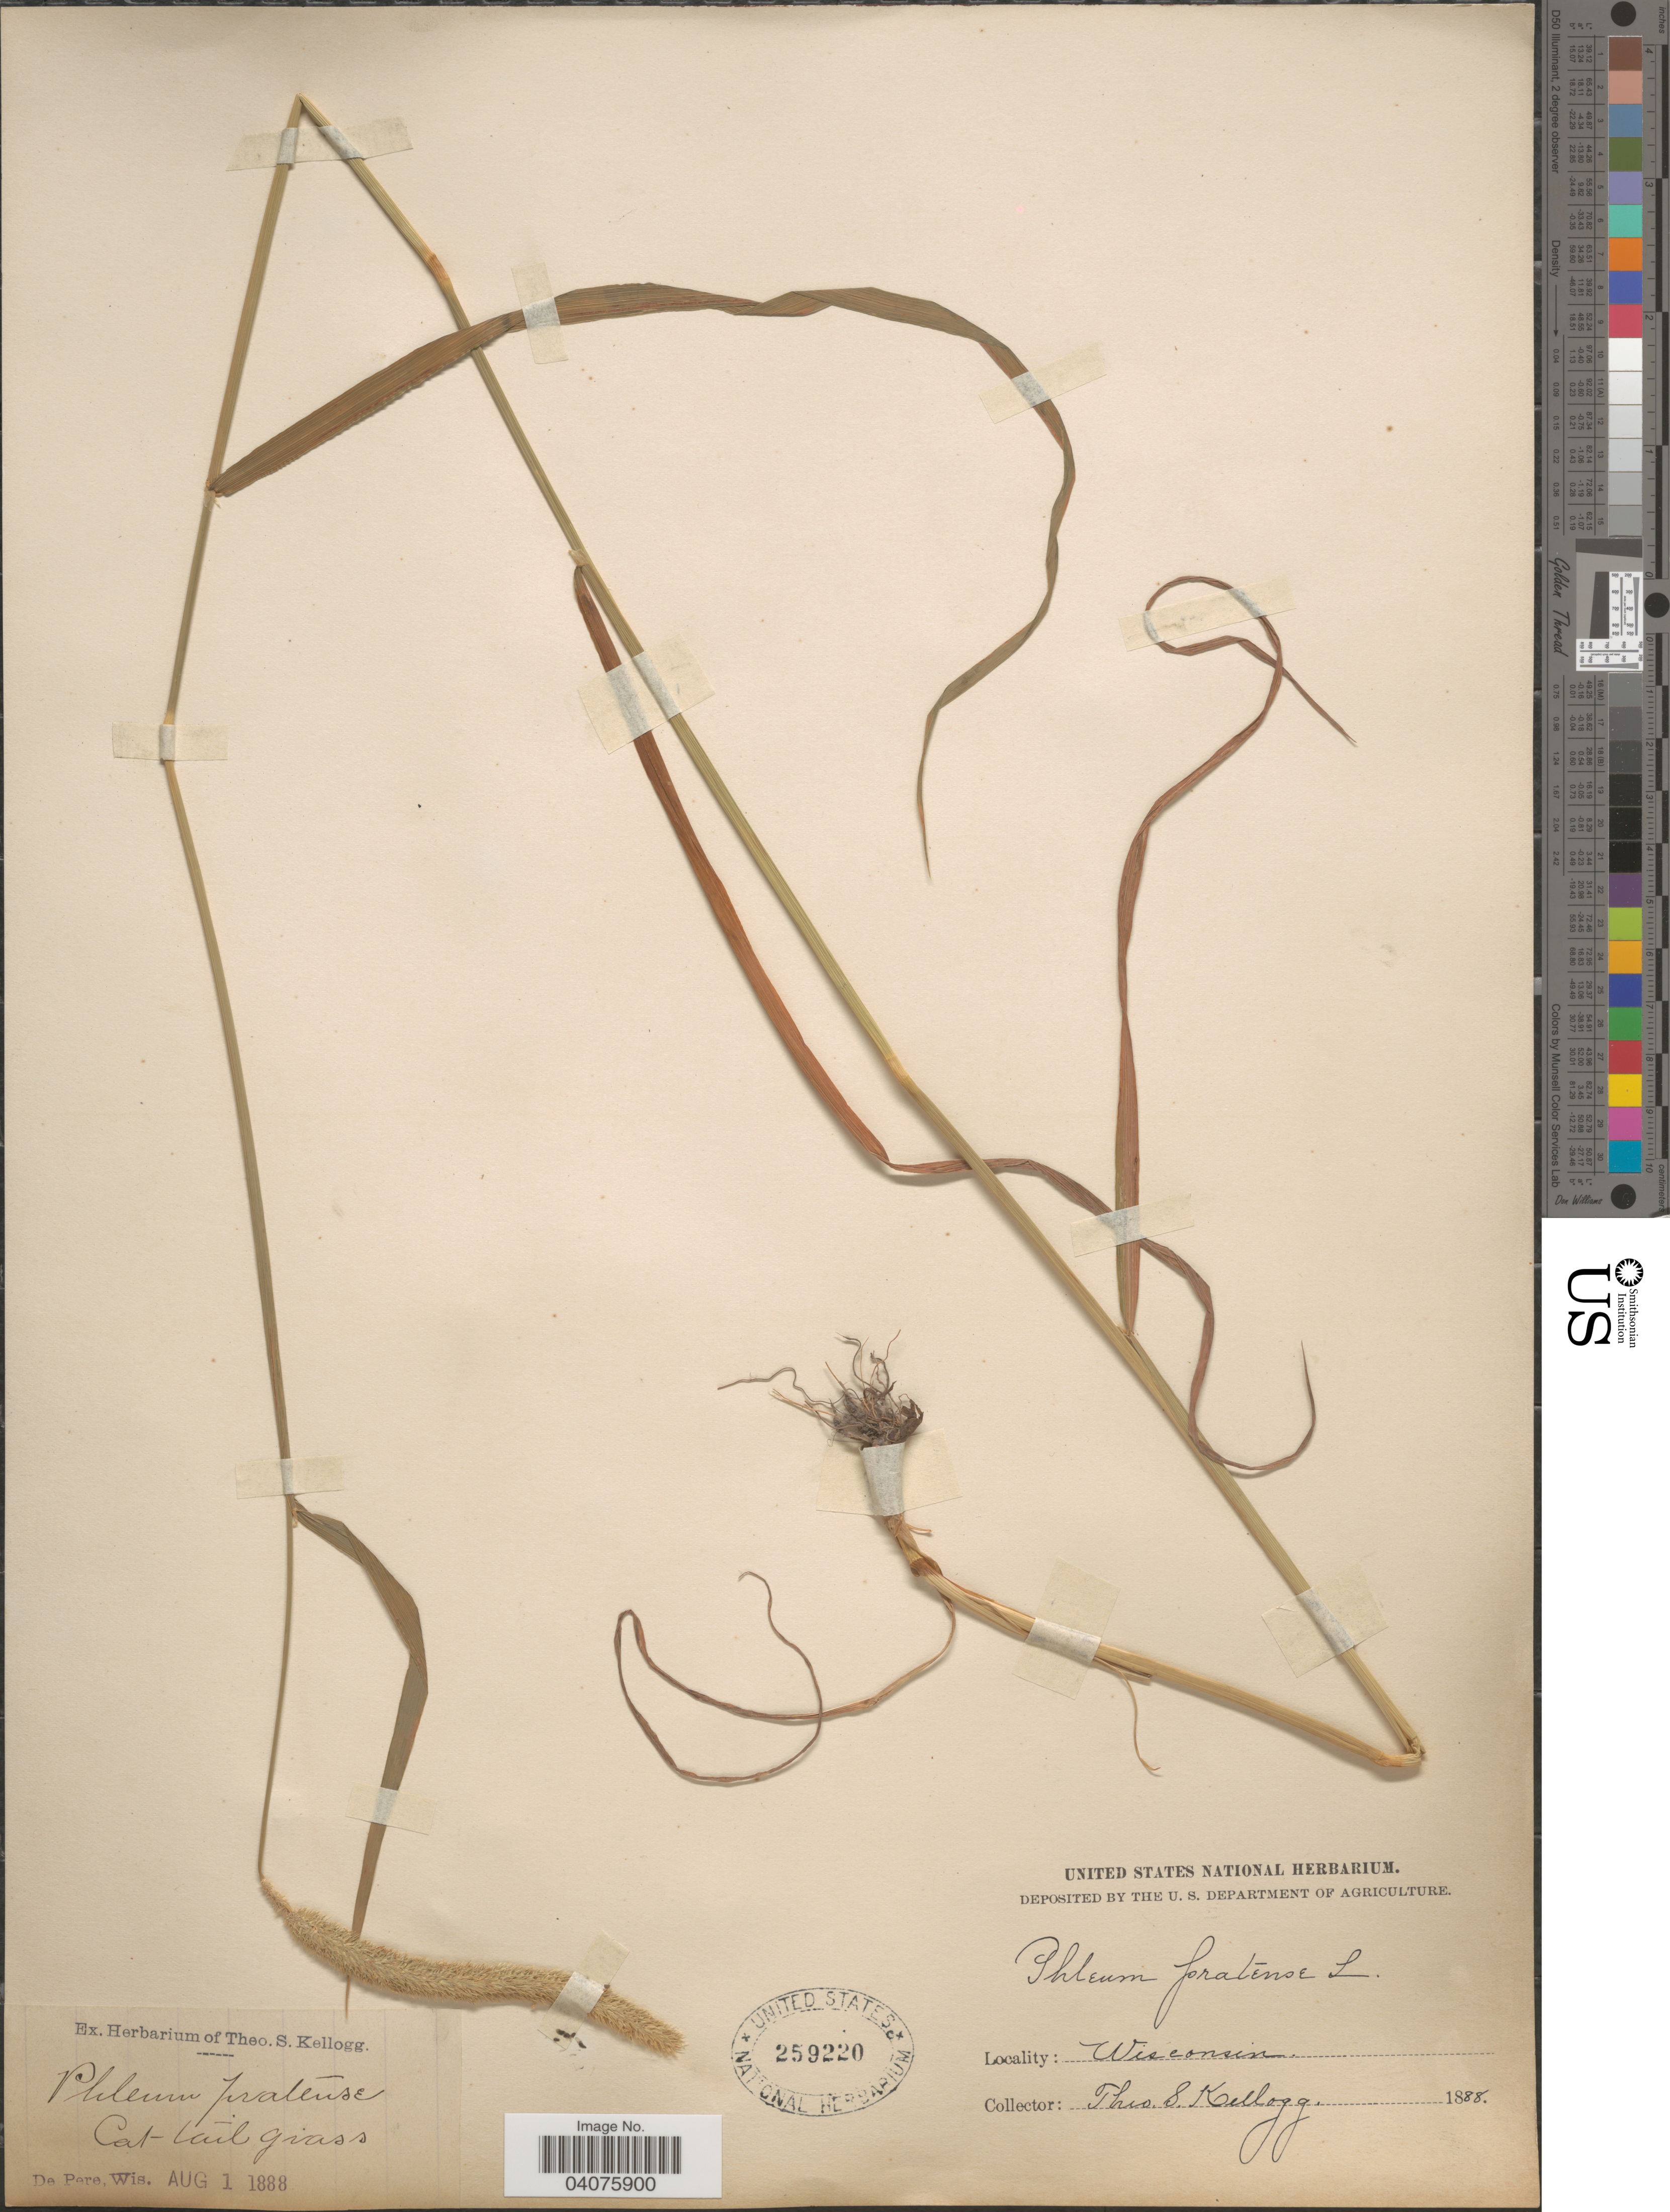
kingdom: Plantae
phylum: Tracheophyta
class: Liliopsida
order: Poales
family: Poaceae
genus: Phleum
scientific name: Phleum pratense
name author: L.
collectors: T. S. Kellogg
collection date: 1888-08-01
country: United States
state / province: Wisconsin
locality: De Pere.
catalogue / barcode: US 259220